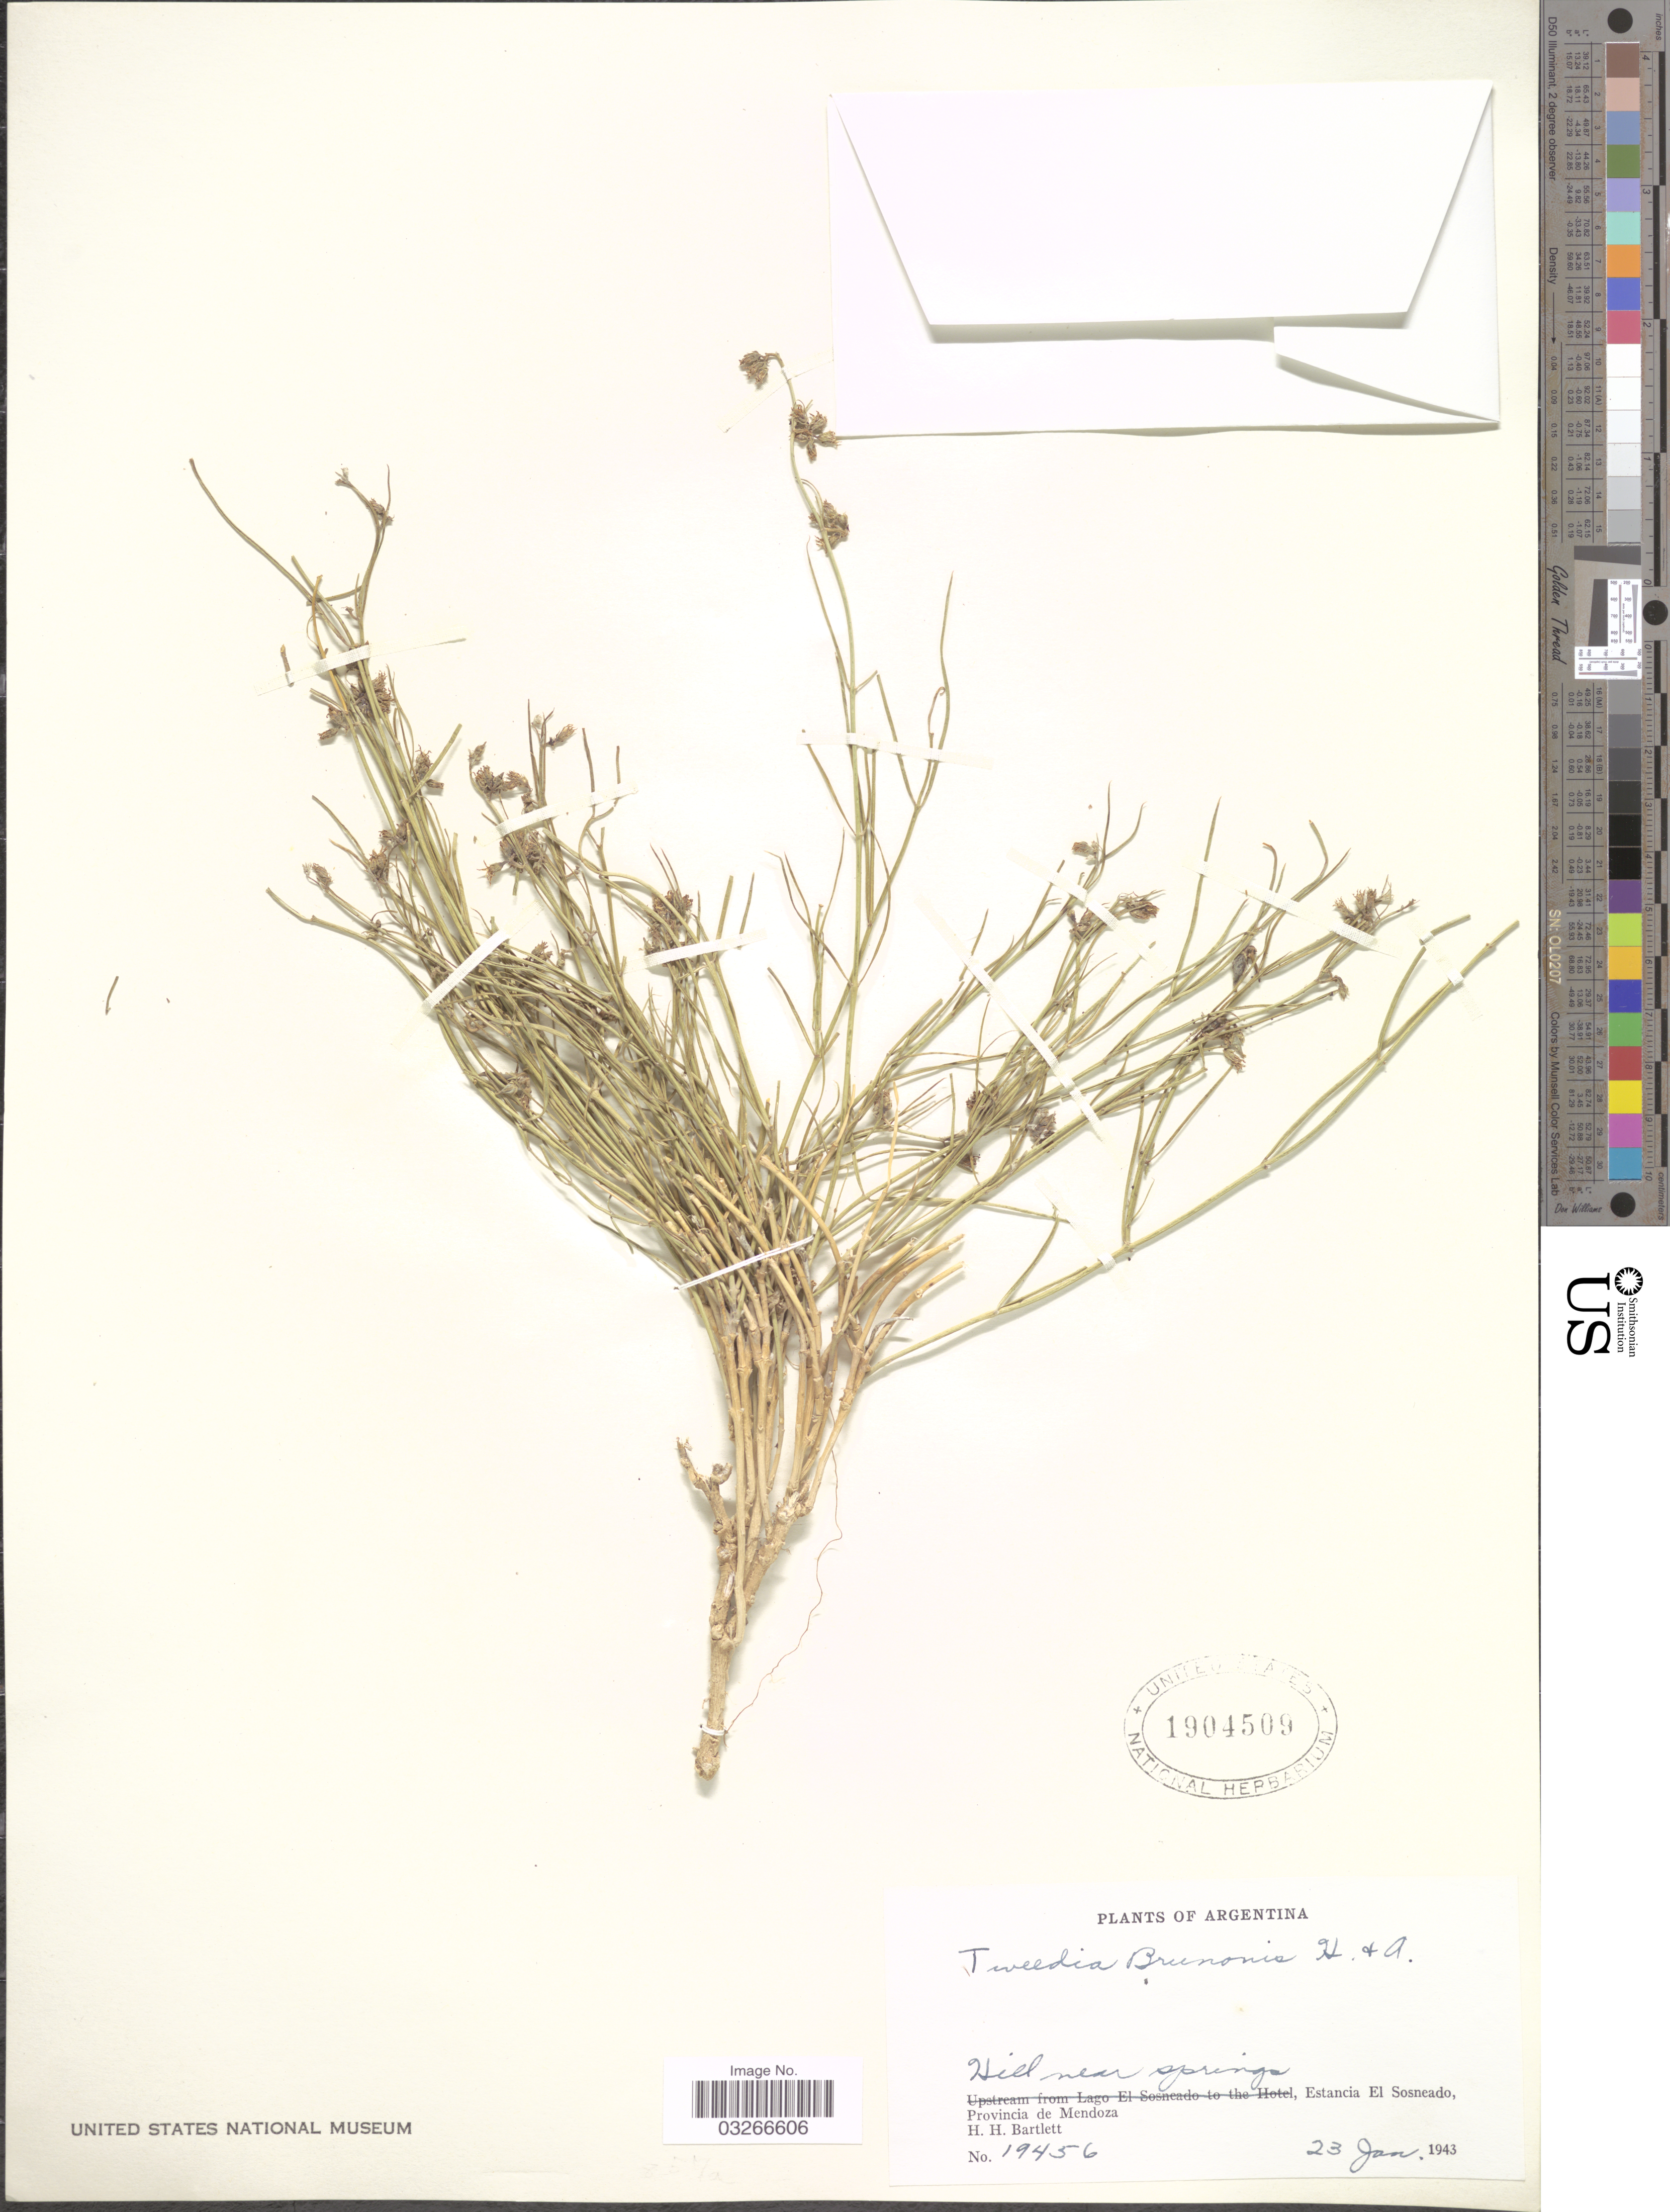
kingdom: Plantae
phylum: Tracheophyta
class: Magnoliopsida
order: Gentianales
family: Apocynaceae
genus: Tweedia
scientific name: Tweedia brunonis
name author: Hook. & Arn.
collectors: H. H. Bartlett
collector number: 19456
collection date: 1943-01-23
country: Argentina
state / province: Mendoza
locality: Hill near springs. Estancia El Sosneado.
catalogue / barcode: US 1904509